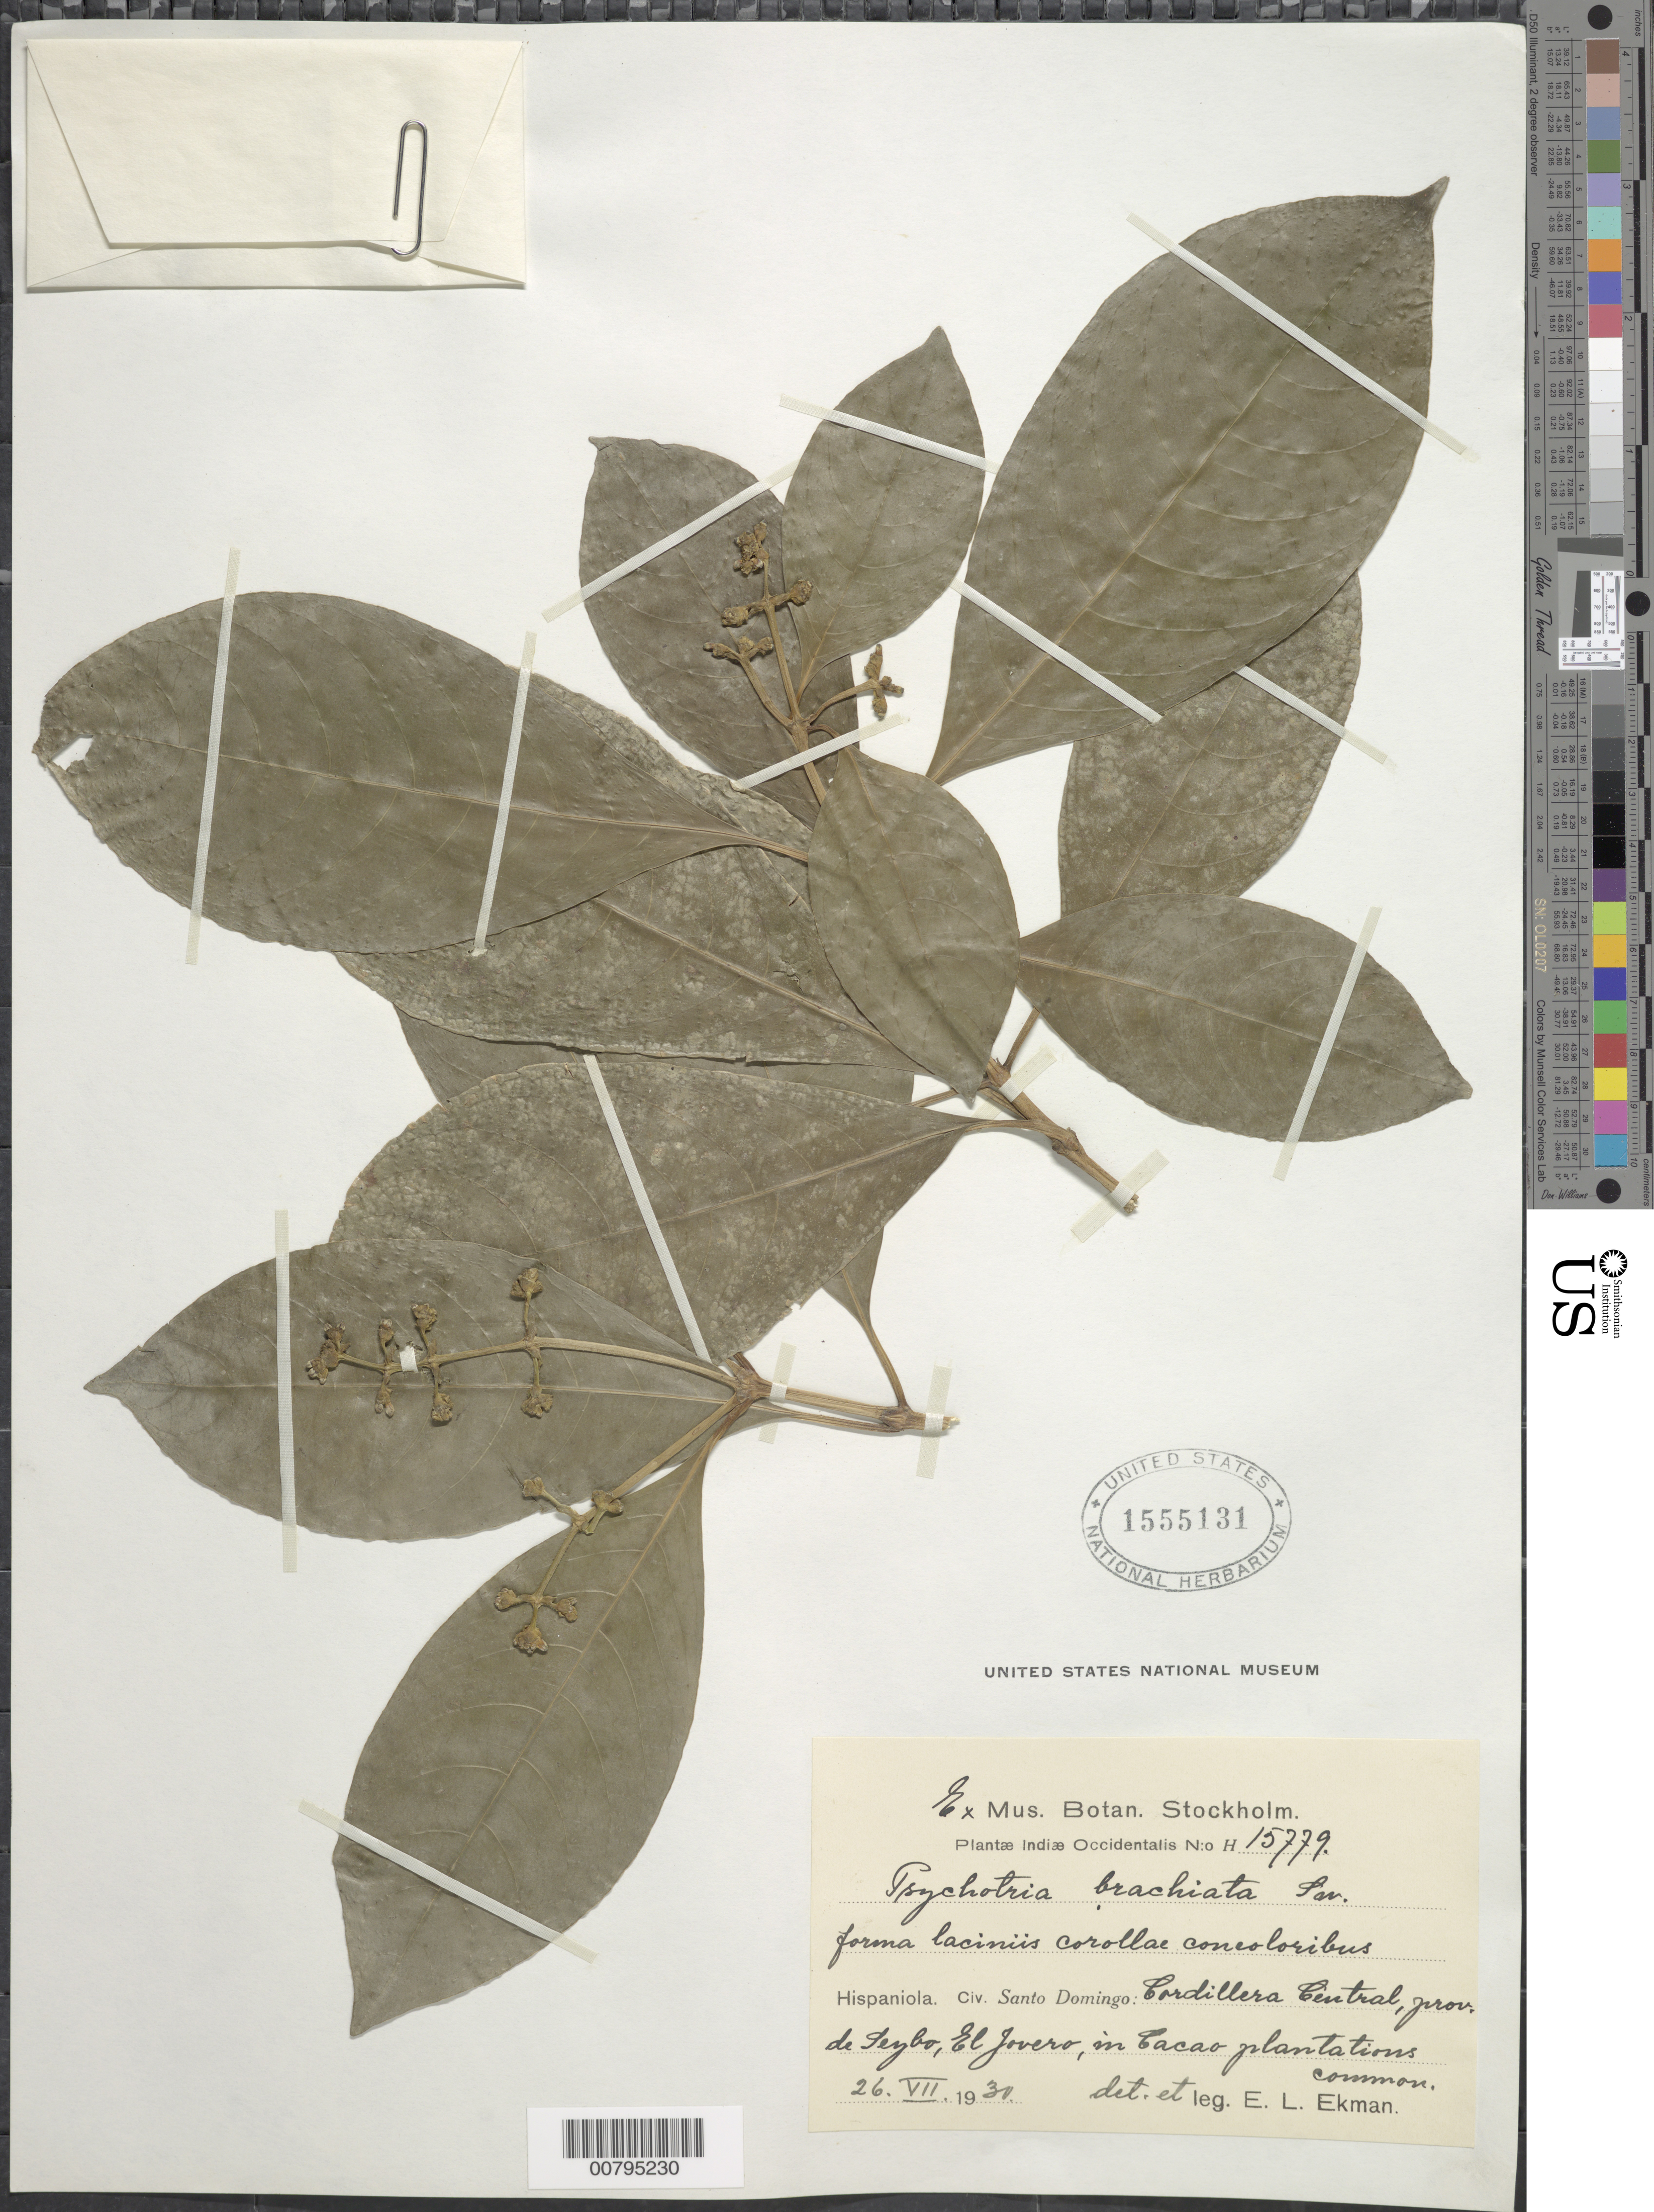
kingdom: Plantae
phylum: Tracheophyta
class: Magnoliopsida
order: Gentianales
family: Rubiaceae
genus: Psychotria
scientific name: Psychotria brachiata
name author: Sw.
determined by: Ekman, E. L.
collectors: E. L. Ekman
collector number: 15779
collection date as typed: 26 Jul 1930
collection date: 1930-07-26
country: Dominican Republic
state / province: El Seibo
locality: Cordillera Central, El Jovero, in Cacao plantations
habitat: Cacao plantations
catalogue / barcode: US 1555131